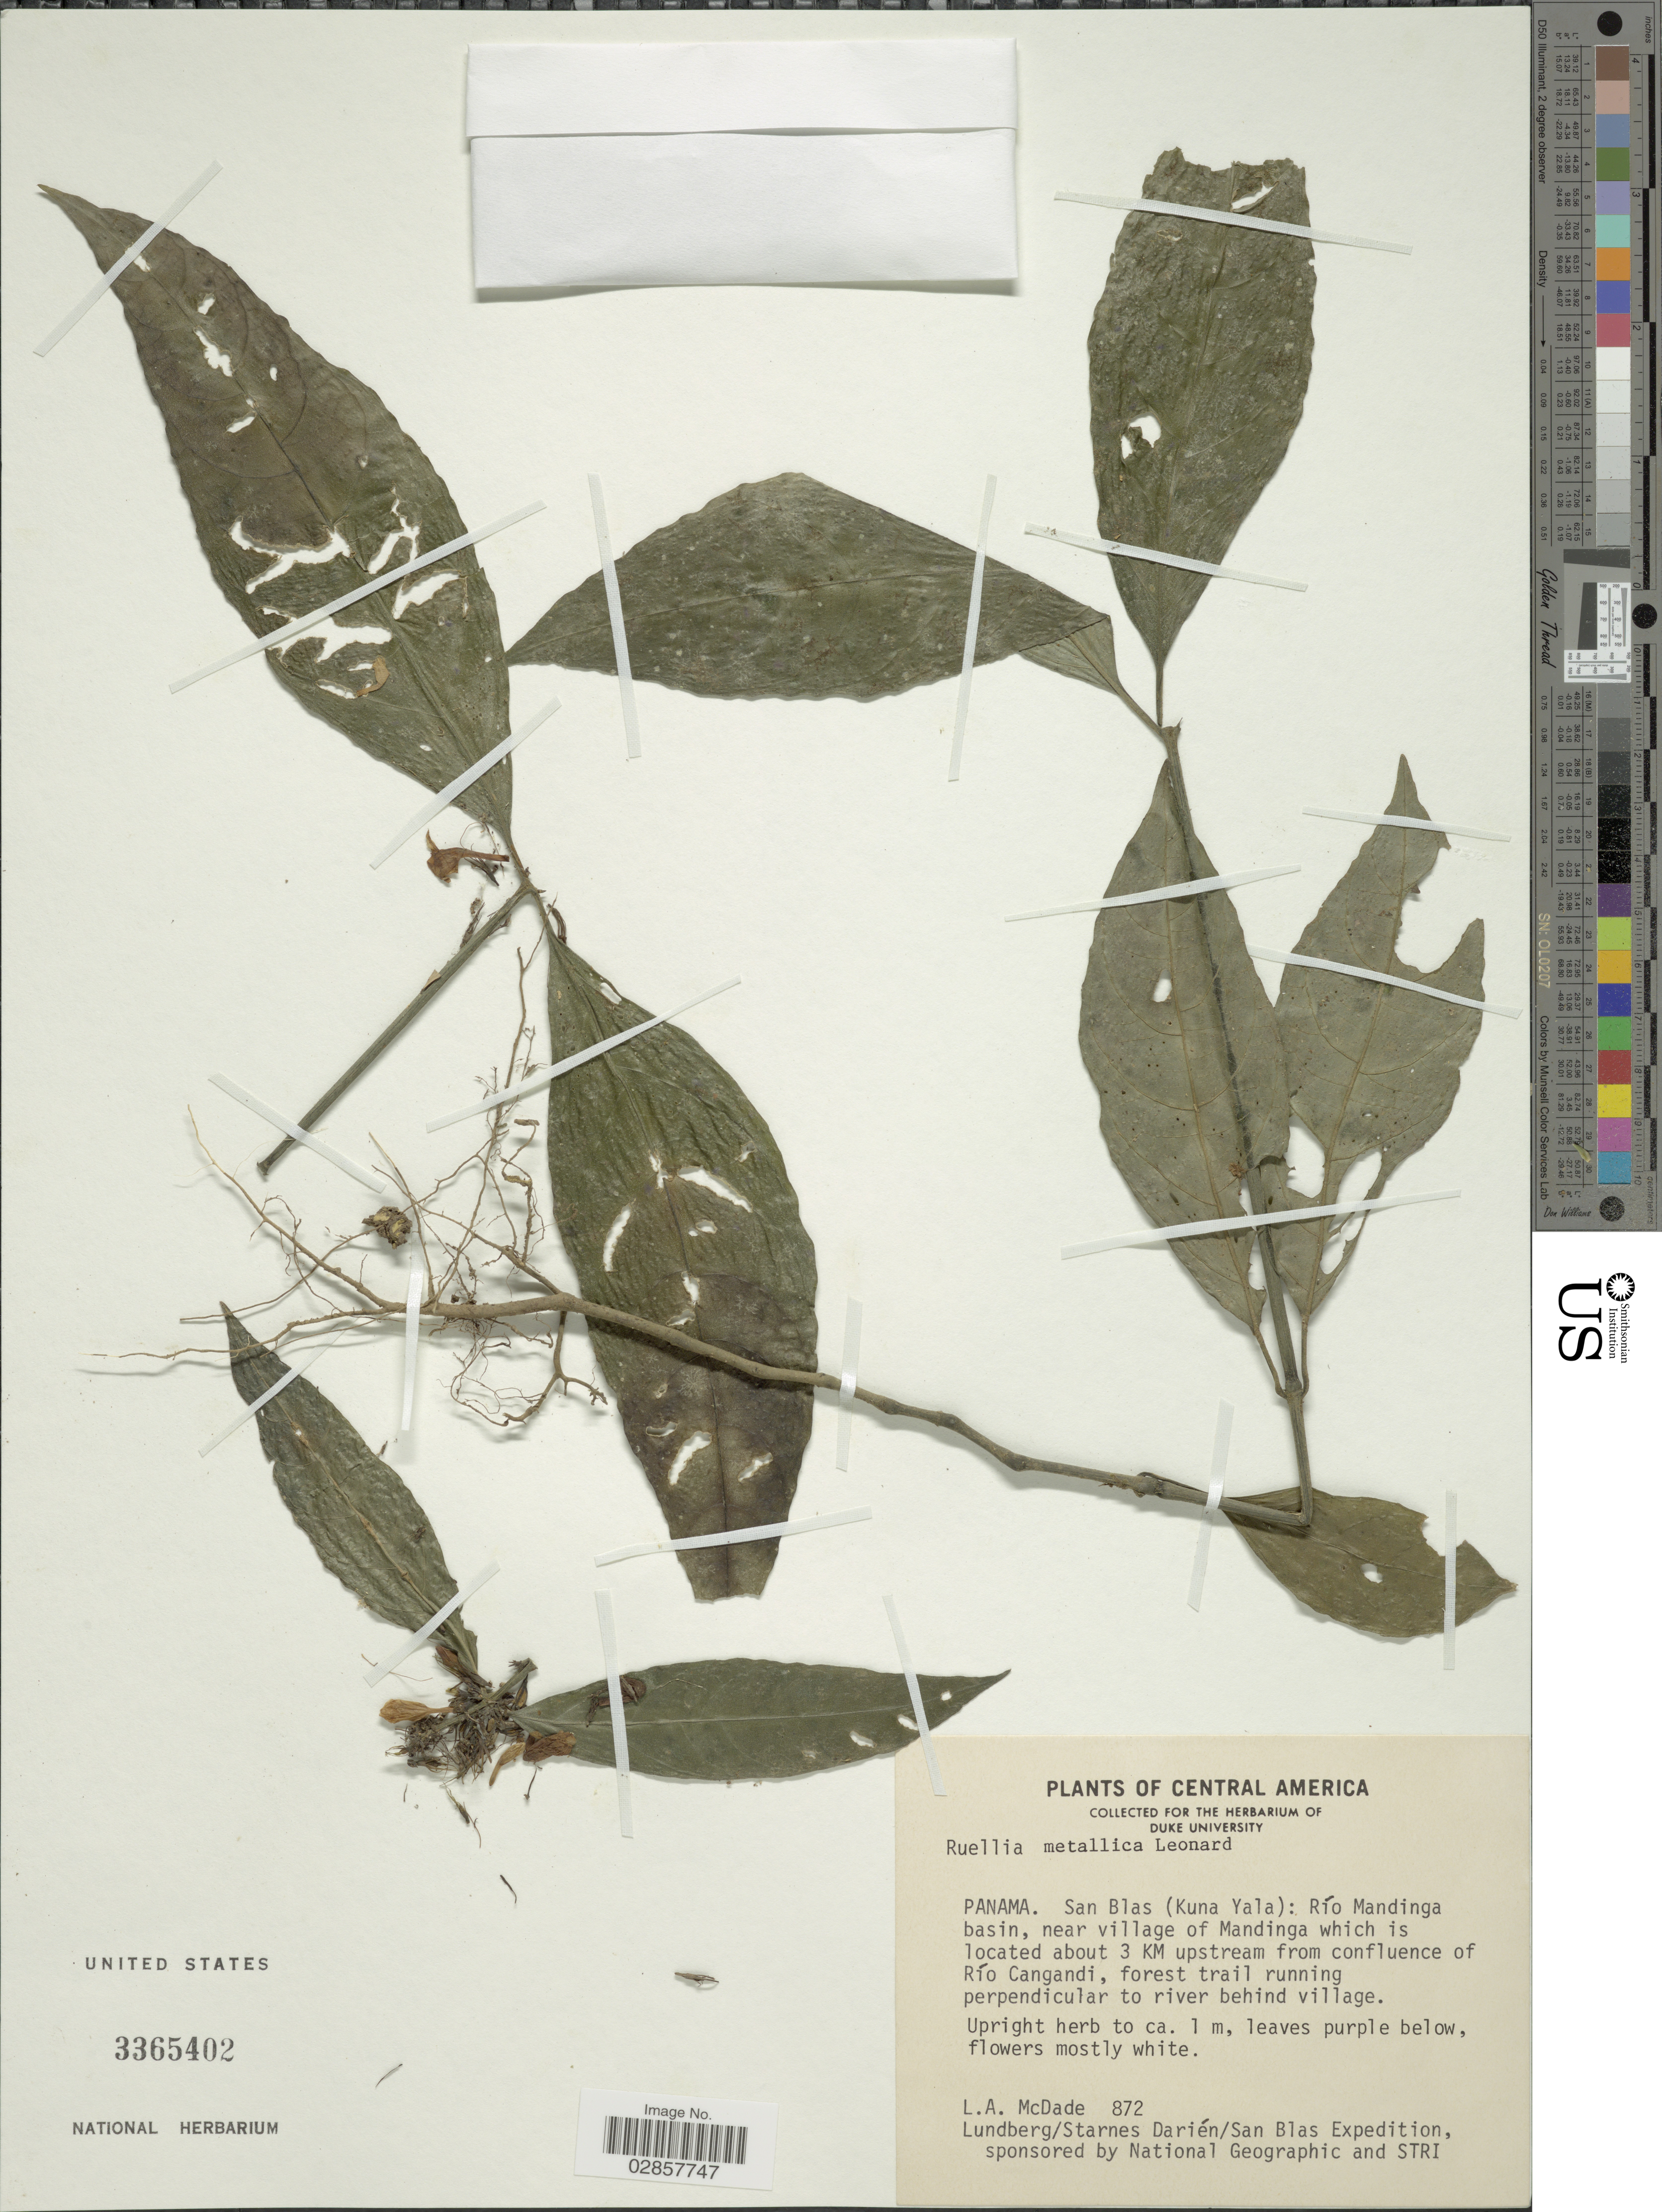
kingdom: Plantae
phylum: Tracheophyta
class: Magnoliopsida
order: Lamiales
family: Acanthaceae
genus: Ruellia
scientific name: Ruellia metallica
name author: Leonard in Standl.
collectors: L. McDade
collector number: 872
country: Panama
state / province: Kuna Yala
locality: San Blas (Kuna Yala): Río Mandinga basin, near village of mandinga which is located abot 3 KM upstream from confluence of Río Cangandi, forest trail running perpendicular to river behind village.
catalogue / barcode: US 3365402